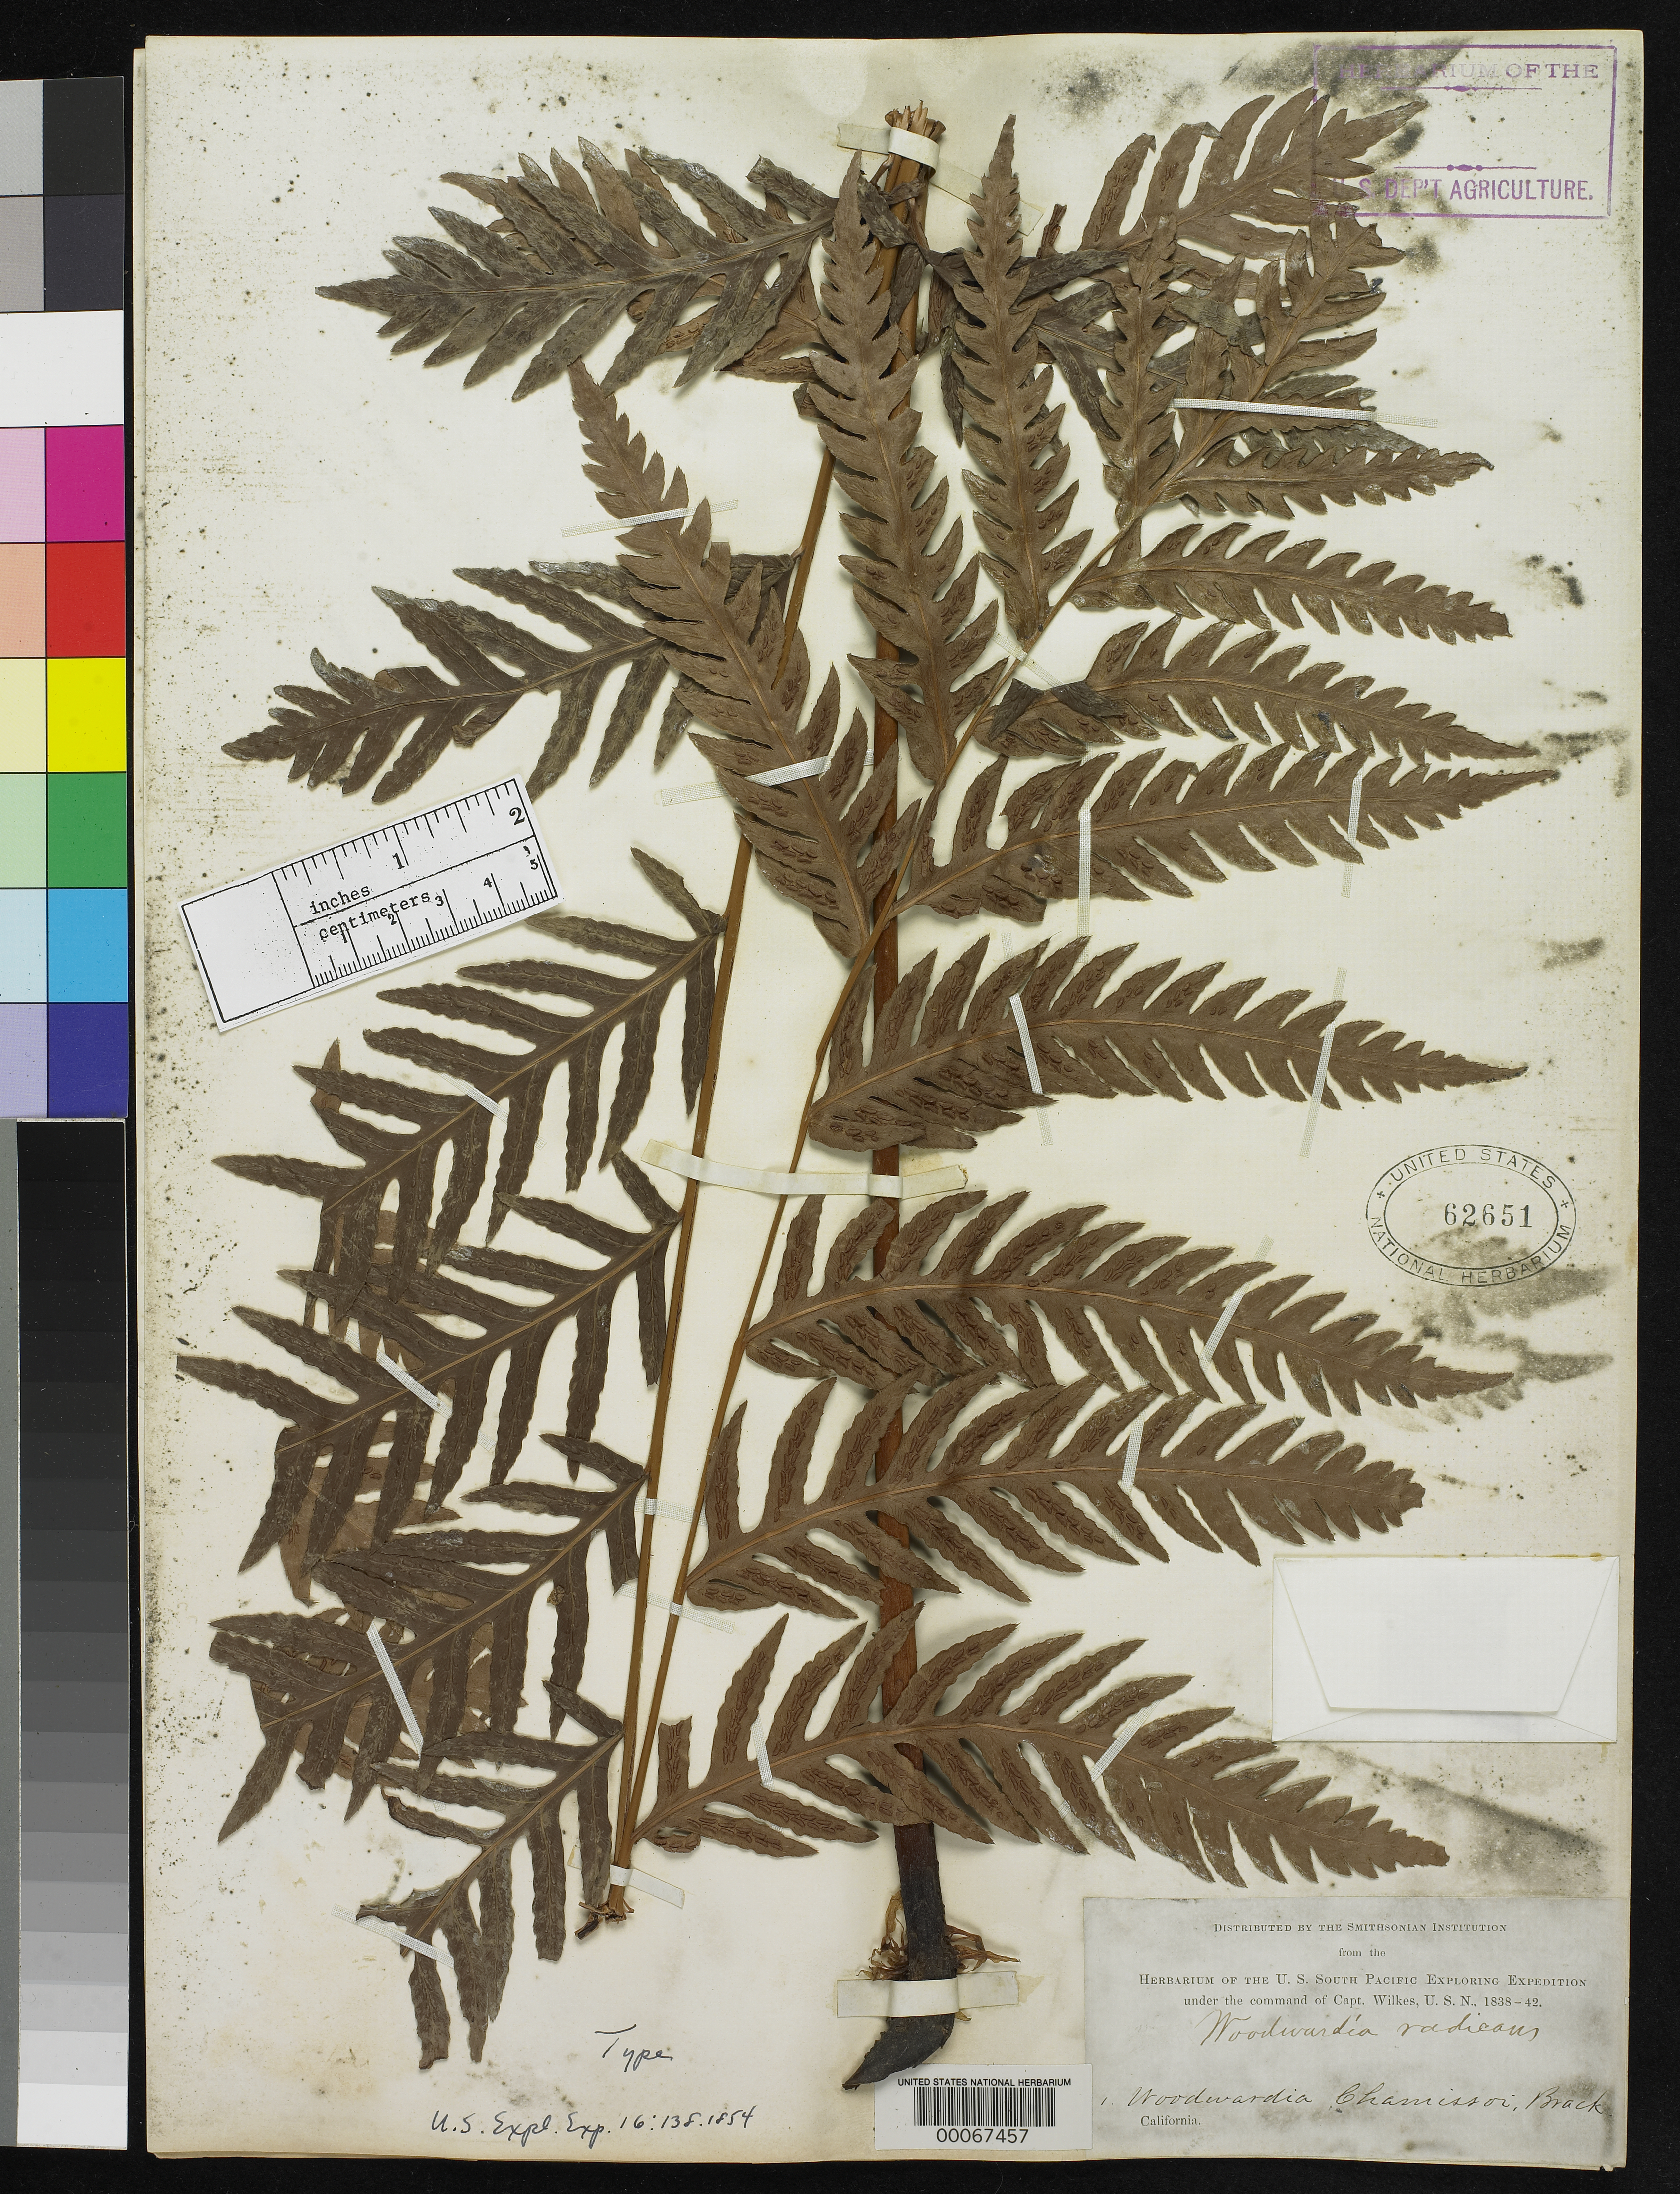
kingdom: Plantae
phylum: Tracheophyta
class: Polypodiopsida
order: Polypodiales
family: Blechnaceae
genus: Woodwardia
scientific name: Woodwardia chamissoi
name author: Brack. in Wilkes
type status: Holotype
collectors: Wilkes Explor. Exped.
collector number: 1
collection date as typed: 1838 to -- --- 1842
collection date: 1838/1842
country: United States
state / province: California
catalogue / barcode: US 62651